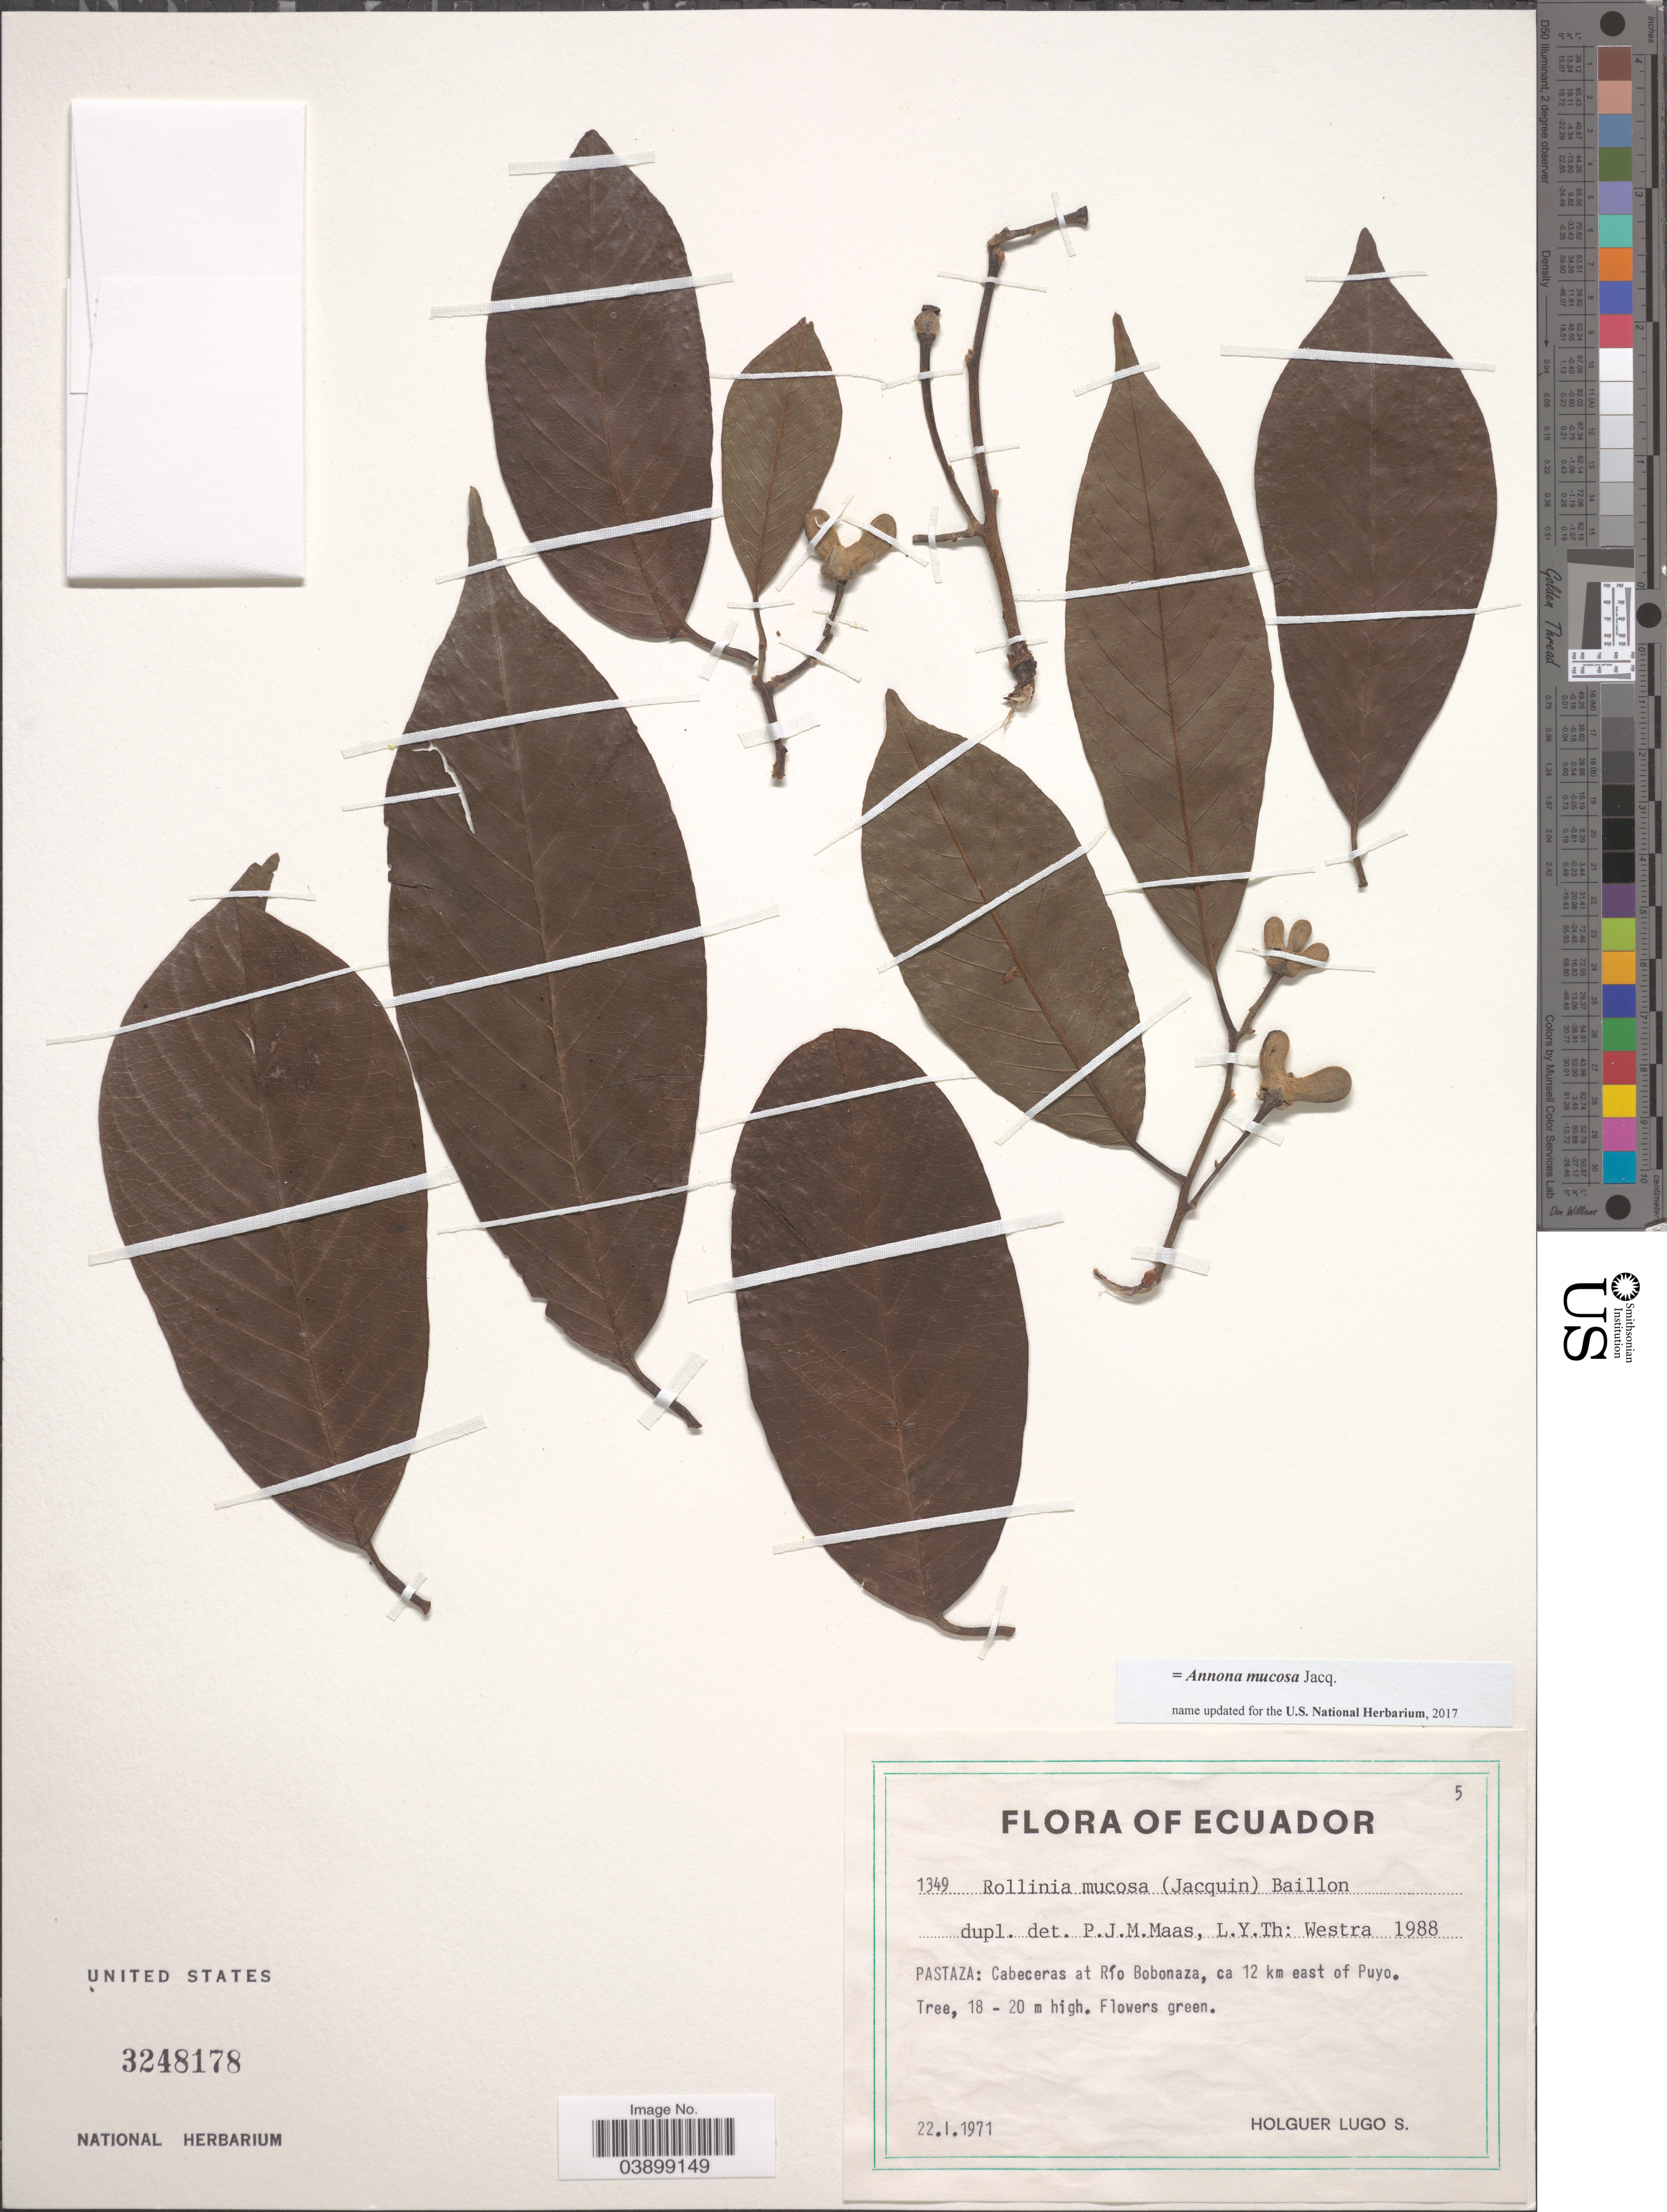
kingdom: Plantae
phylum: Tracheophyta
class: Magnoliopsida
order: Magnoliales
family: Annonaceae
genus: Annona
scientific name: Annona mucosa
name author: Jacq.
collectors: H. Lugo S.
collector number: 1349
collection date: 1971-01-22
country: Ecuador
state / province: Pastaza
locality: Cabeceras at Río Bobonaza, ca 12 km east of Puyo.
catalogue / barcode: US 3248178